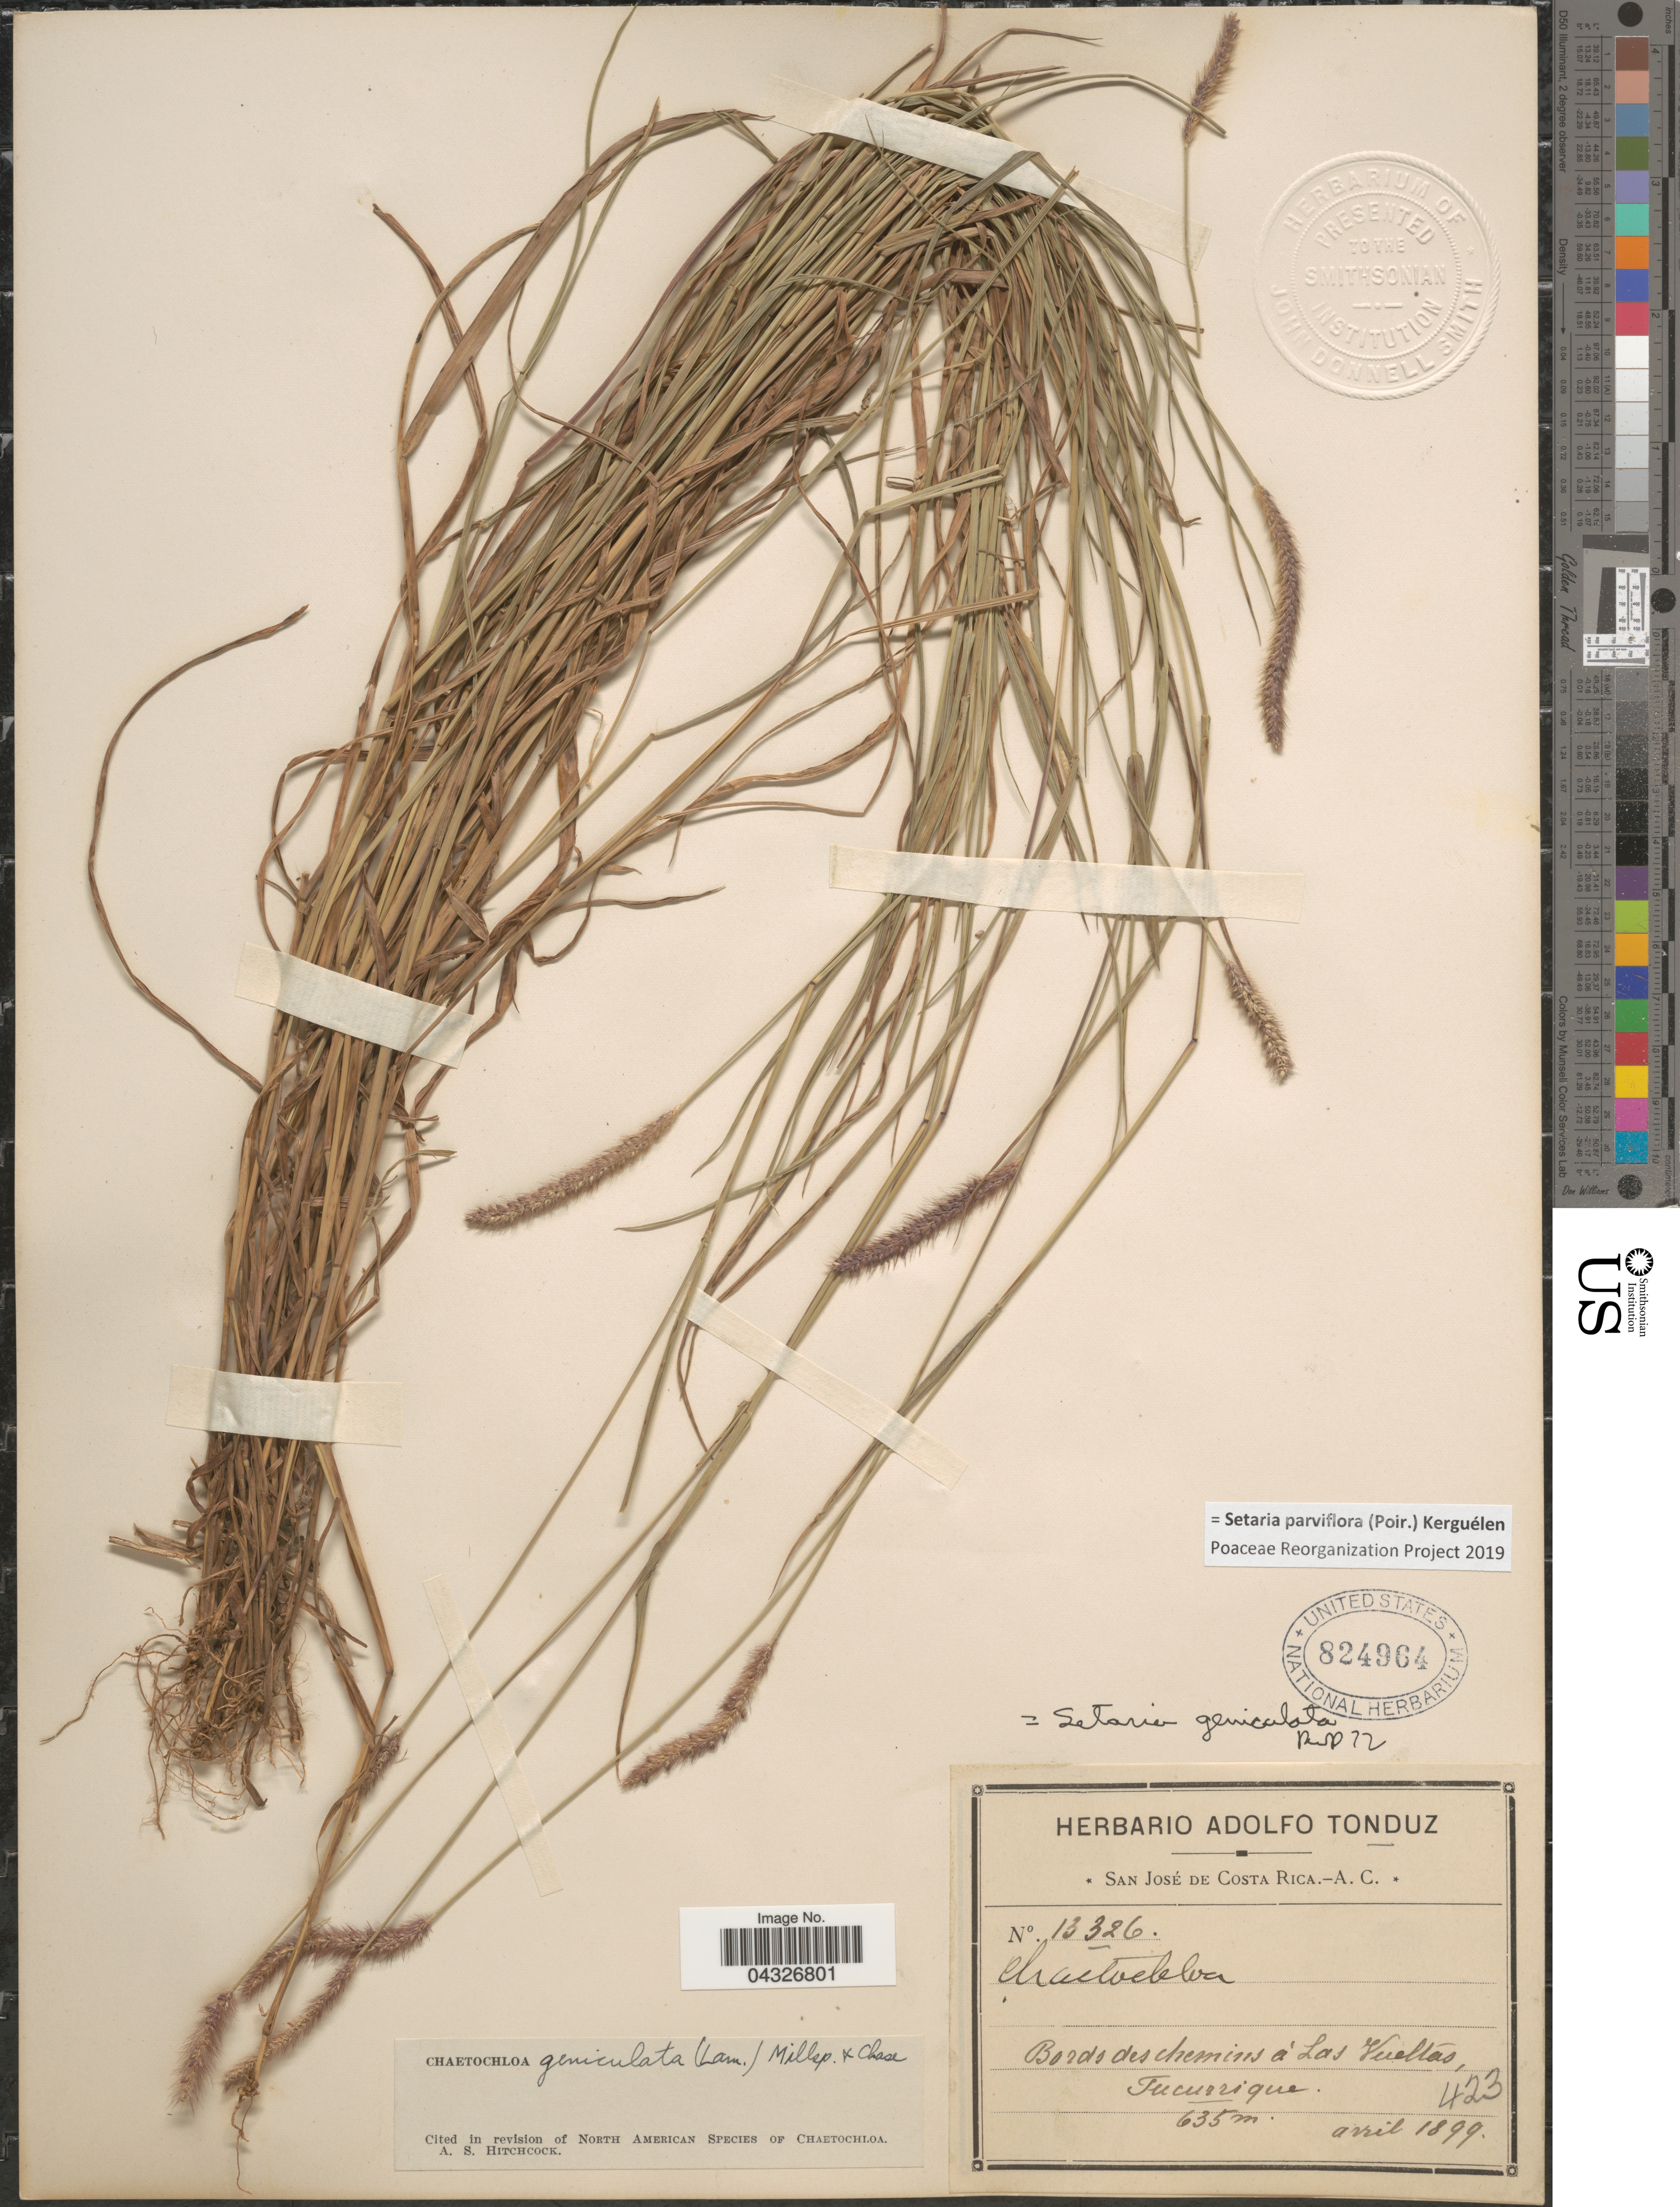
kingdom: Plantae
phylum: Tracheophyta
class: Liliopsida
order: Poales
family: Poaceae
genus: Setaria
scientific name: Setaria parviflora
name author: (Poir.) Kerguélen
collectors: ex Herb. Adolfo Tonduz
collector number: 13326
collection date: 1899-04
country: Costa Rica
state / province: San José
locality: Bords des chemins à Las Vueltas, Tucurrique.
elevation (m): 635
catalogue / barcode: US 824964